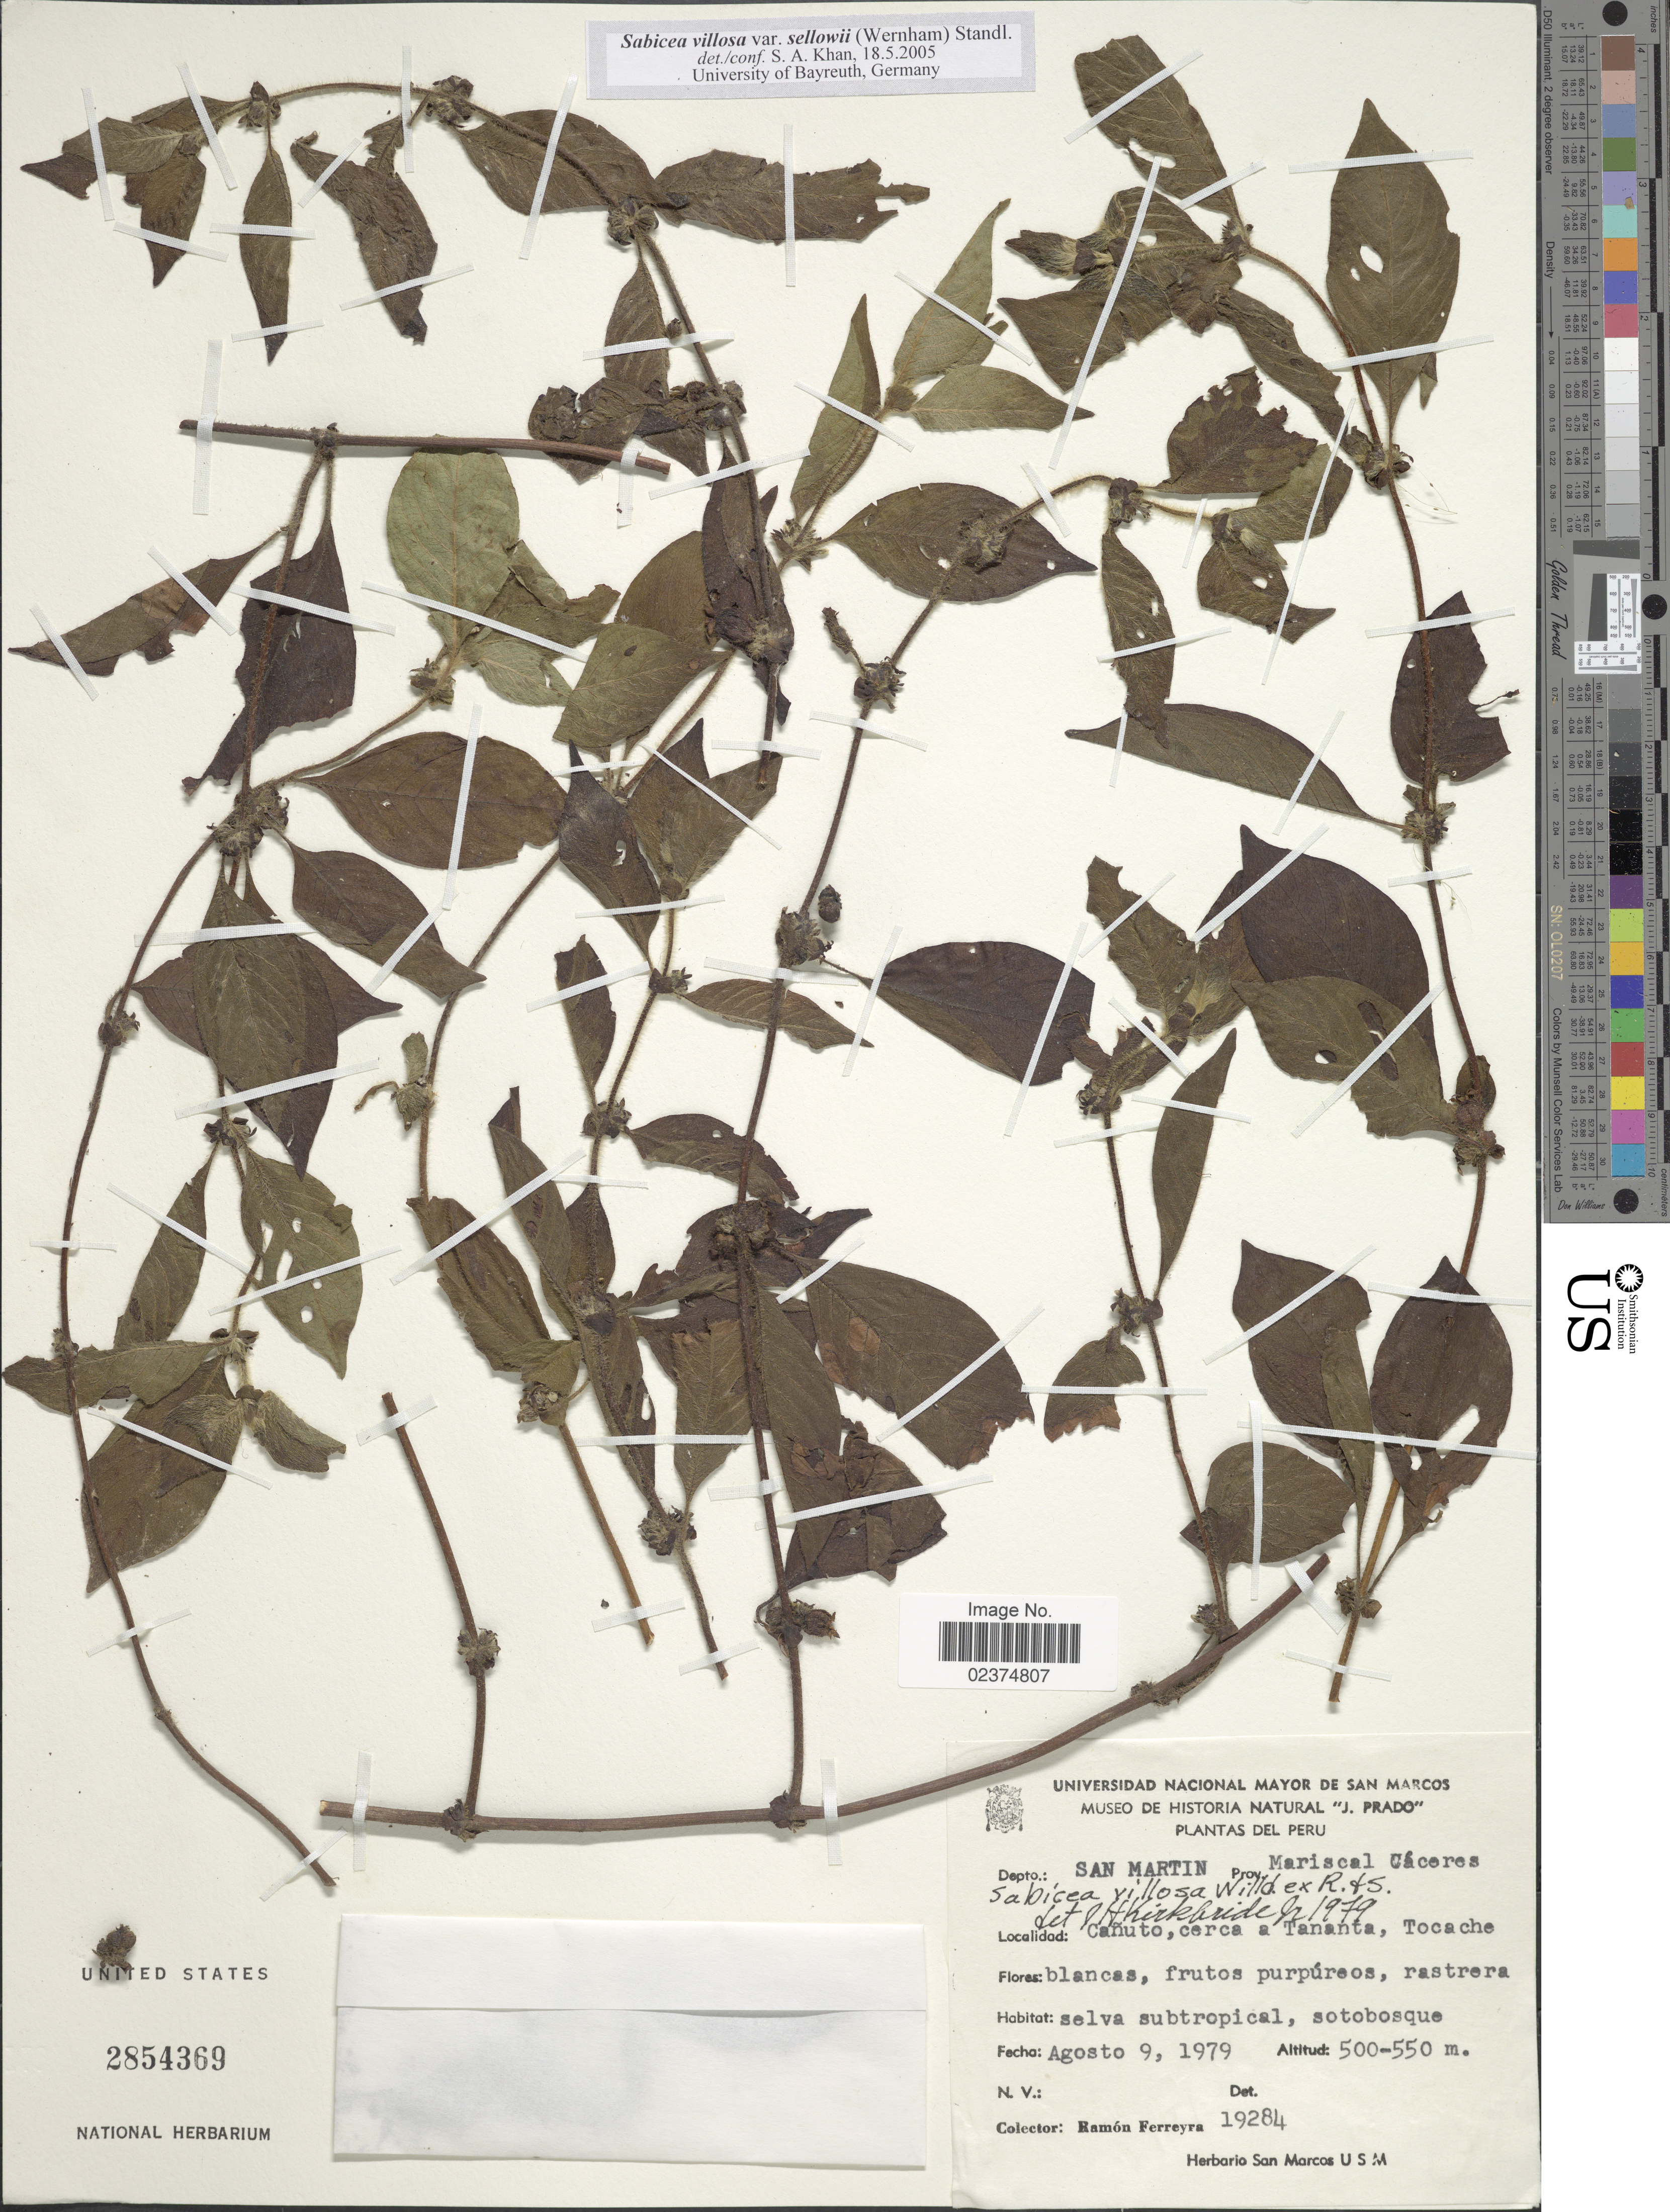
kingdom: Plantae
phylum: Tracheophyta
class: Magnoliopsida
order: Gentianales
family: Rubiaceae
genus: Sabicea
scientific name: Sabicea villosa var. sellowii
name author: (Wernham) Steyerm.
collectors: R. A. Ferreyra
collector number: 19284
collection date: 1979-08-09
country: Peru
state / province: San Martín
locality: Depto.: San Martin, Prov.: Mariscal Caceres. Canuto, cerca a Tananta, Tocache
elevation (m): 500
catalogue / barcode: US 2854369